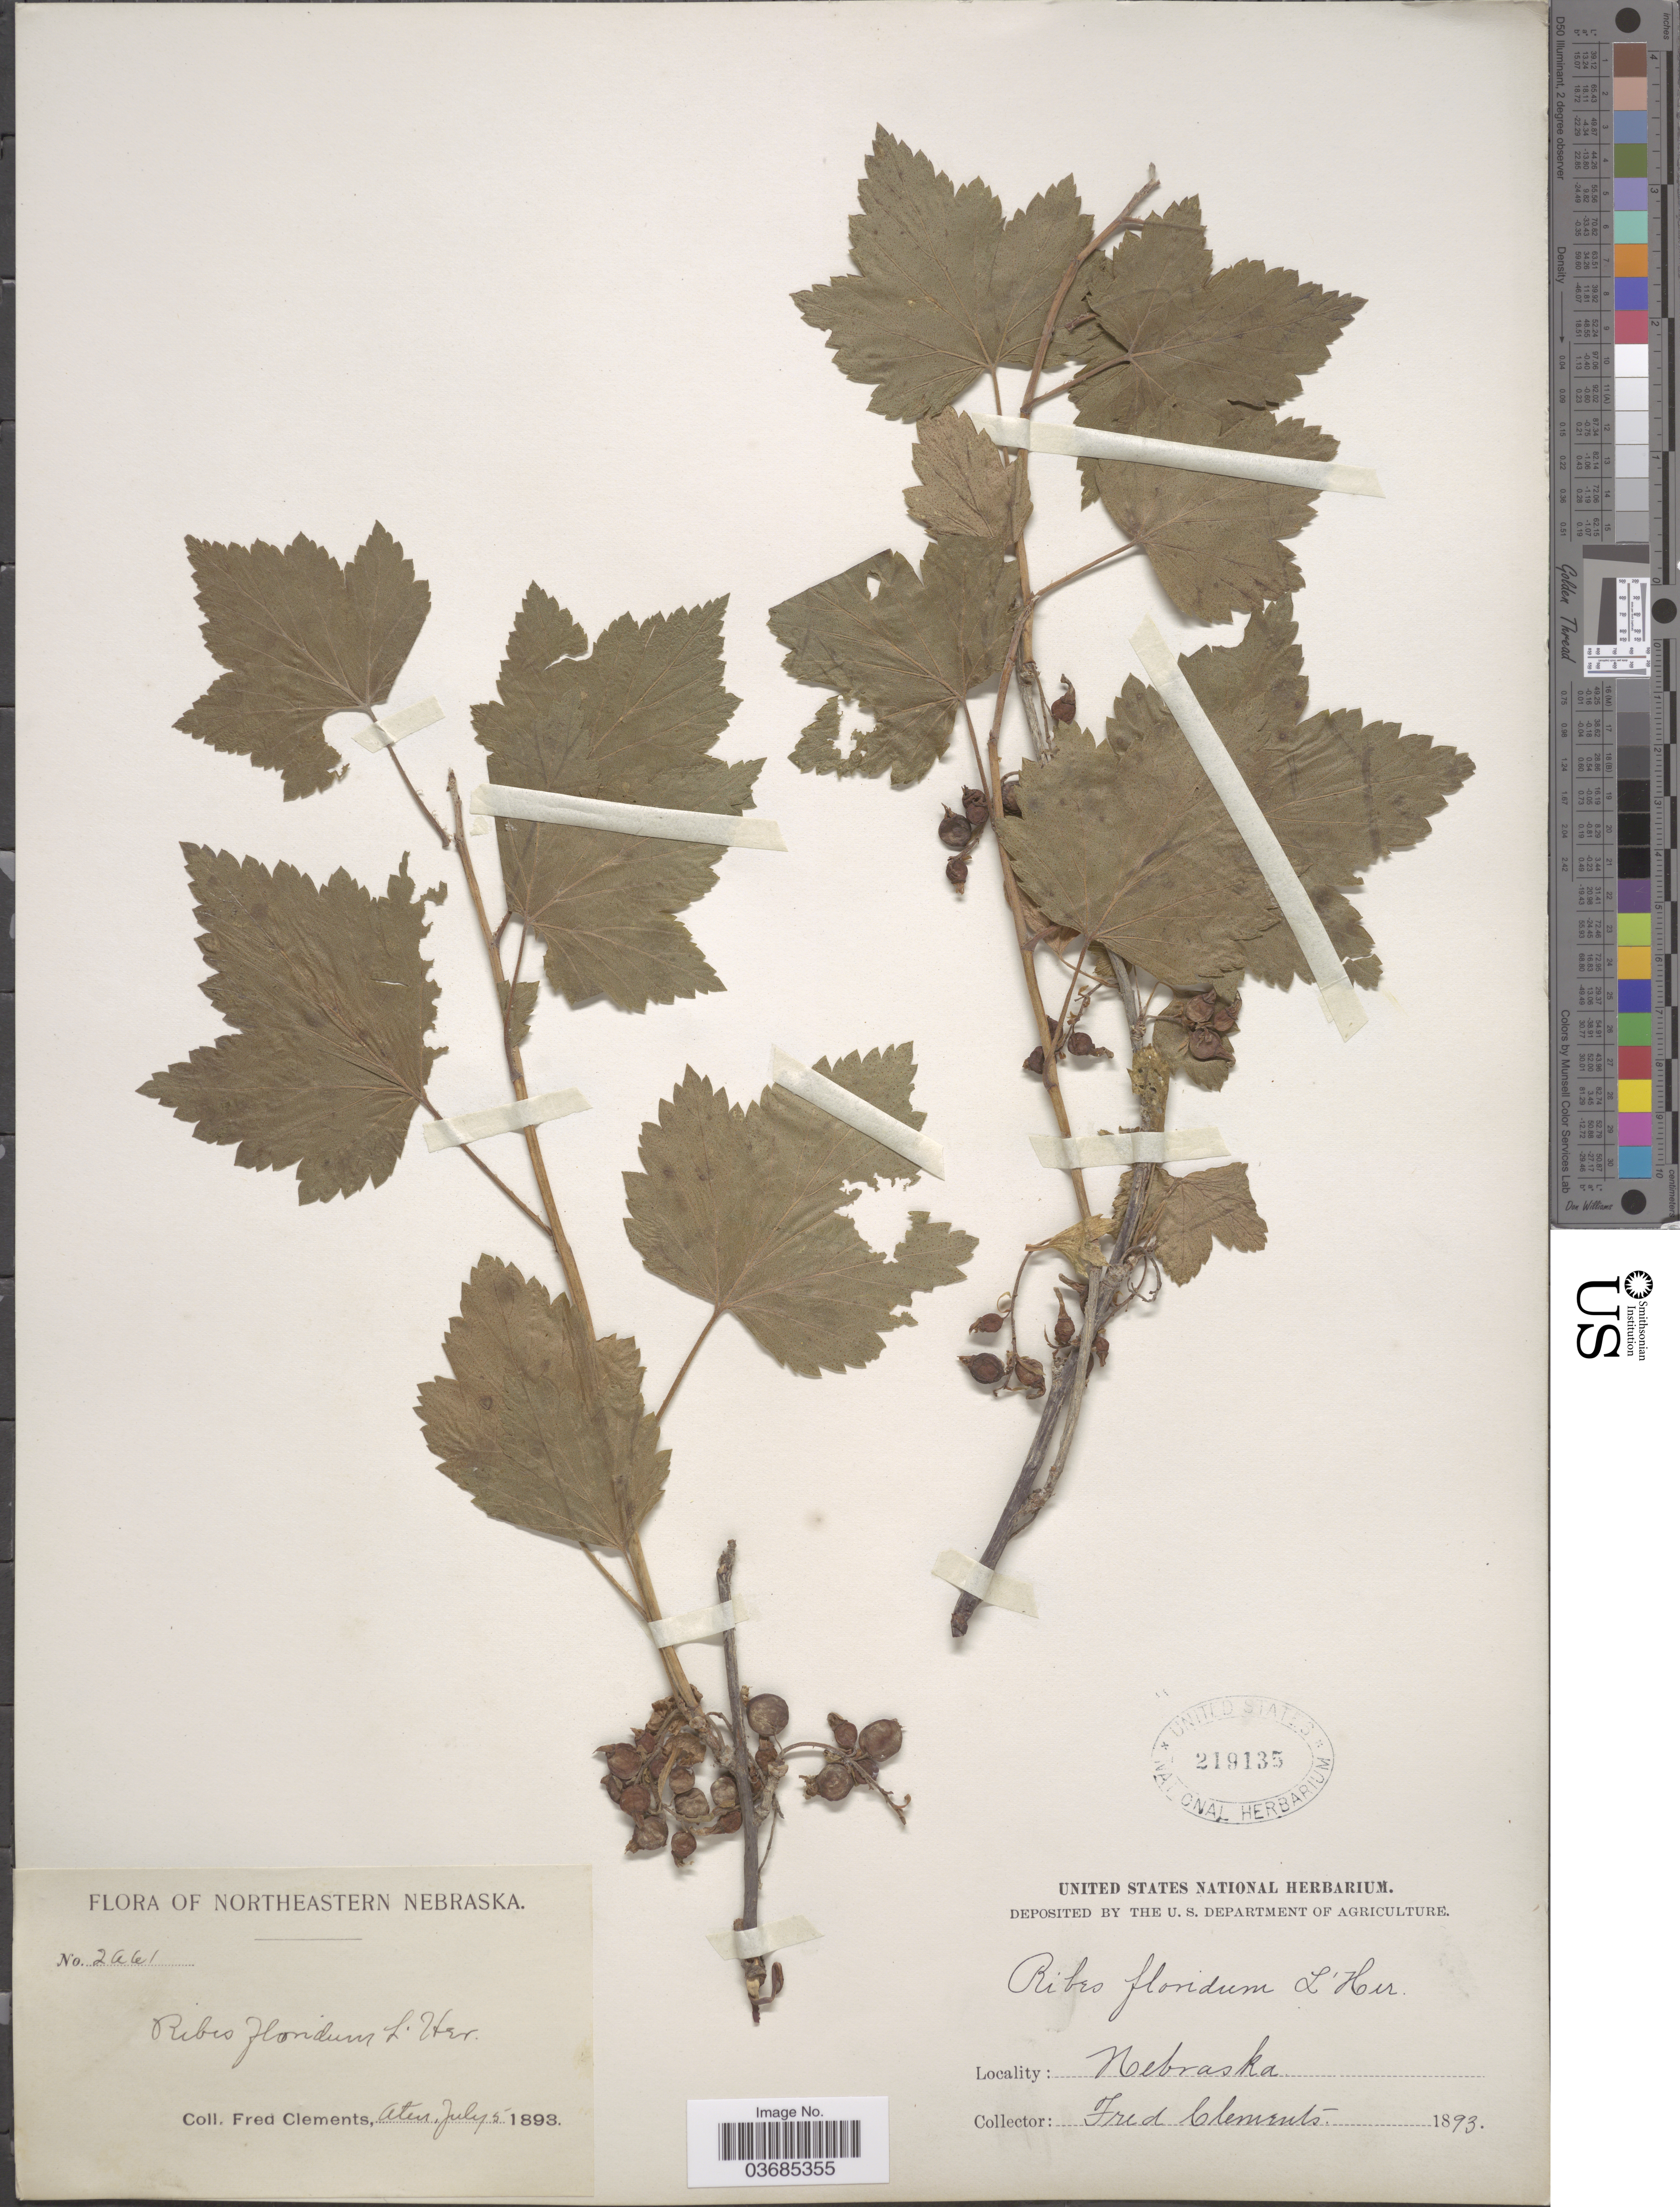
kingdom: Plantae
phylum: Tracheophyta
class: Magnoliopsida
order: Saxifragales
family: Grossulariaceae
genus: Ribes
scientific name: Ribes americanum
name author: Mill.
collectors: F. Clements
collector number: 2061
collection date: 1893-07-05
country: United States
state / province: Nebraska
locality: Northeastern Nebraska.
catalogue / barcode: US 219135